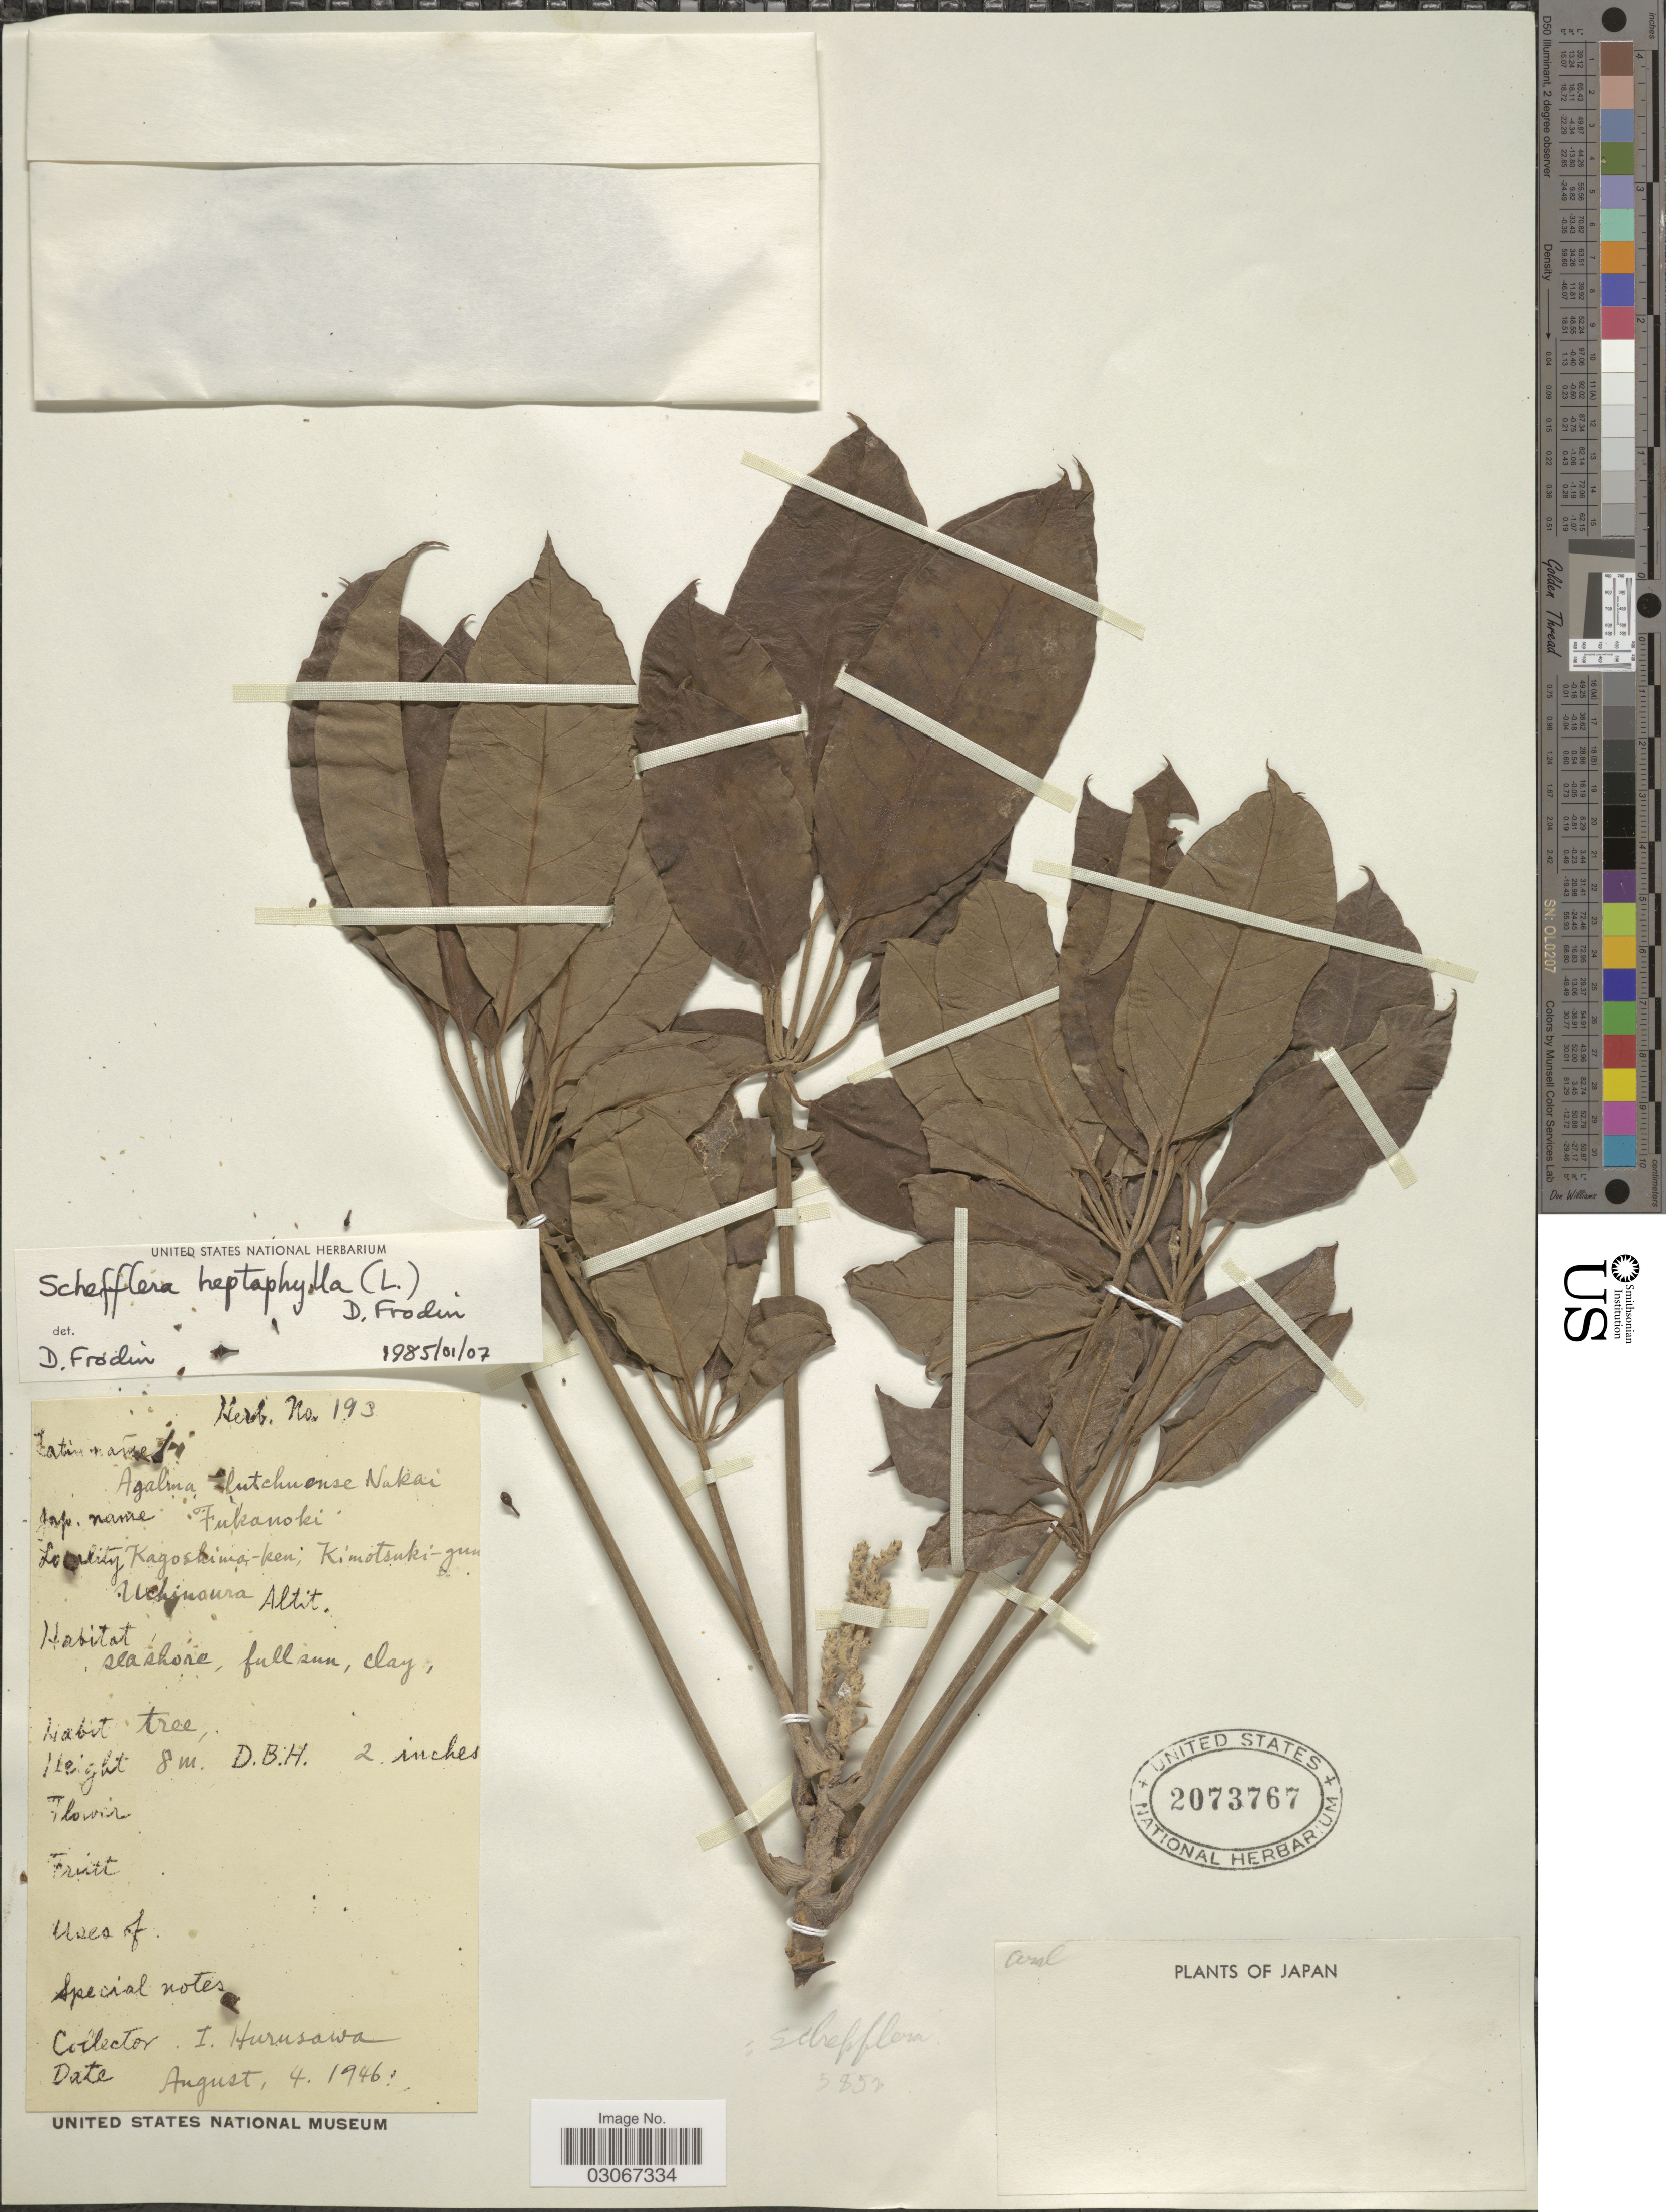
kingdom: Plantae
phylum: Tracheophyta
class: Magnoliopsida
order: Apiales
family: Araliaceae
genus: Schefflera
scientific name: Schefflera heptaphylla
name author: (L.) Frodin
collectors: I. Hurusawa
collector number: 193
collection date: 1946-08-04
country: Japan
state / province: Kagosima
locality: Kagoshima-ken, Kimotsuki-gun, Uchinawa.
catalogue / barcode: US 2073767